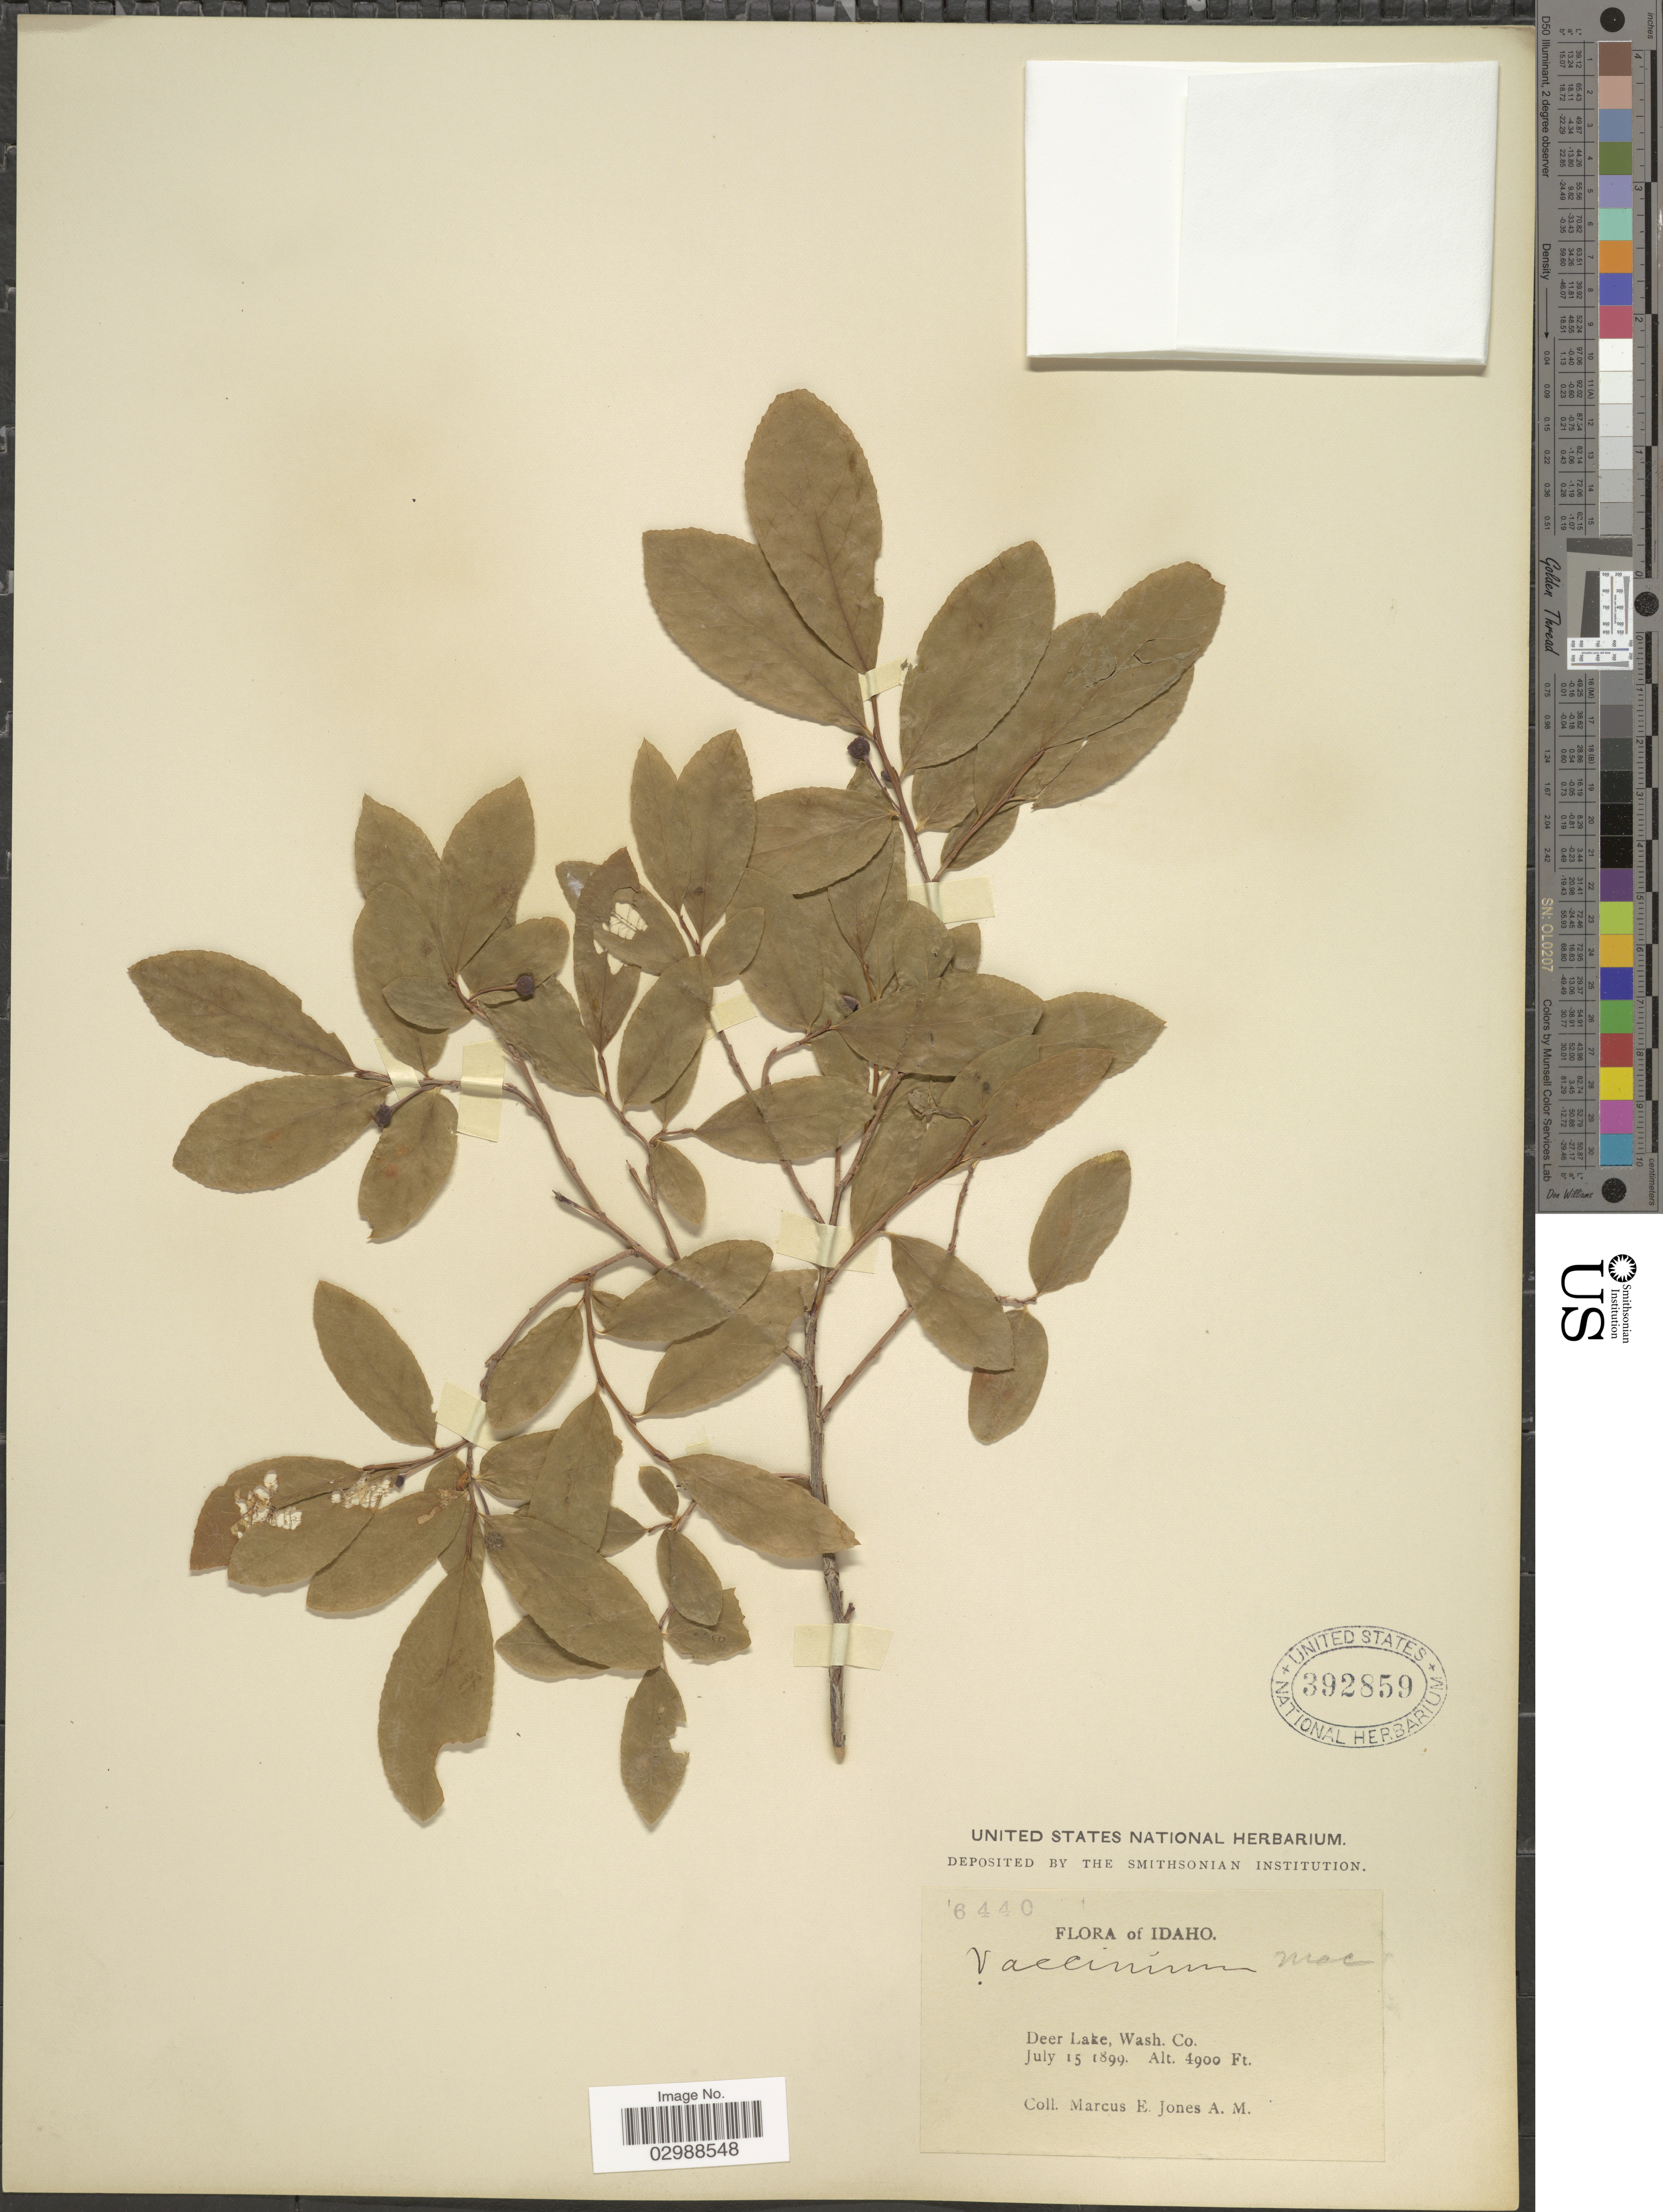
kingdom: Plantae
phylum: Tracheophyta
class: Magnoliopsida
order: Ericales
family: Ericaceae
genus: Vaccinium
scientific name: Vaccinium membranaceum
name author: Douglas ex Torr.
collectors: M. E. Jones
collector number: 6440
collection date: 1899-07-15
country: United States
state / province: Idaho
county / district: Washington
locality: Deer Lake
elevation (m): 1494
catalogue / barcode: US 392859